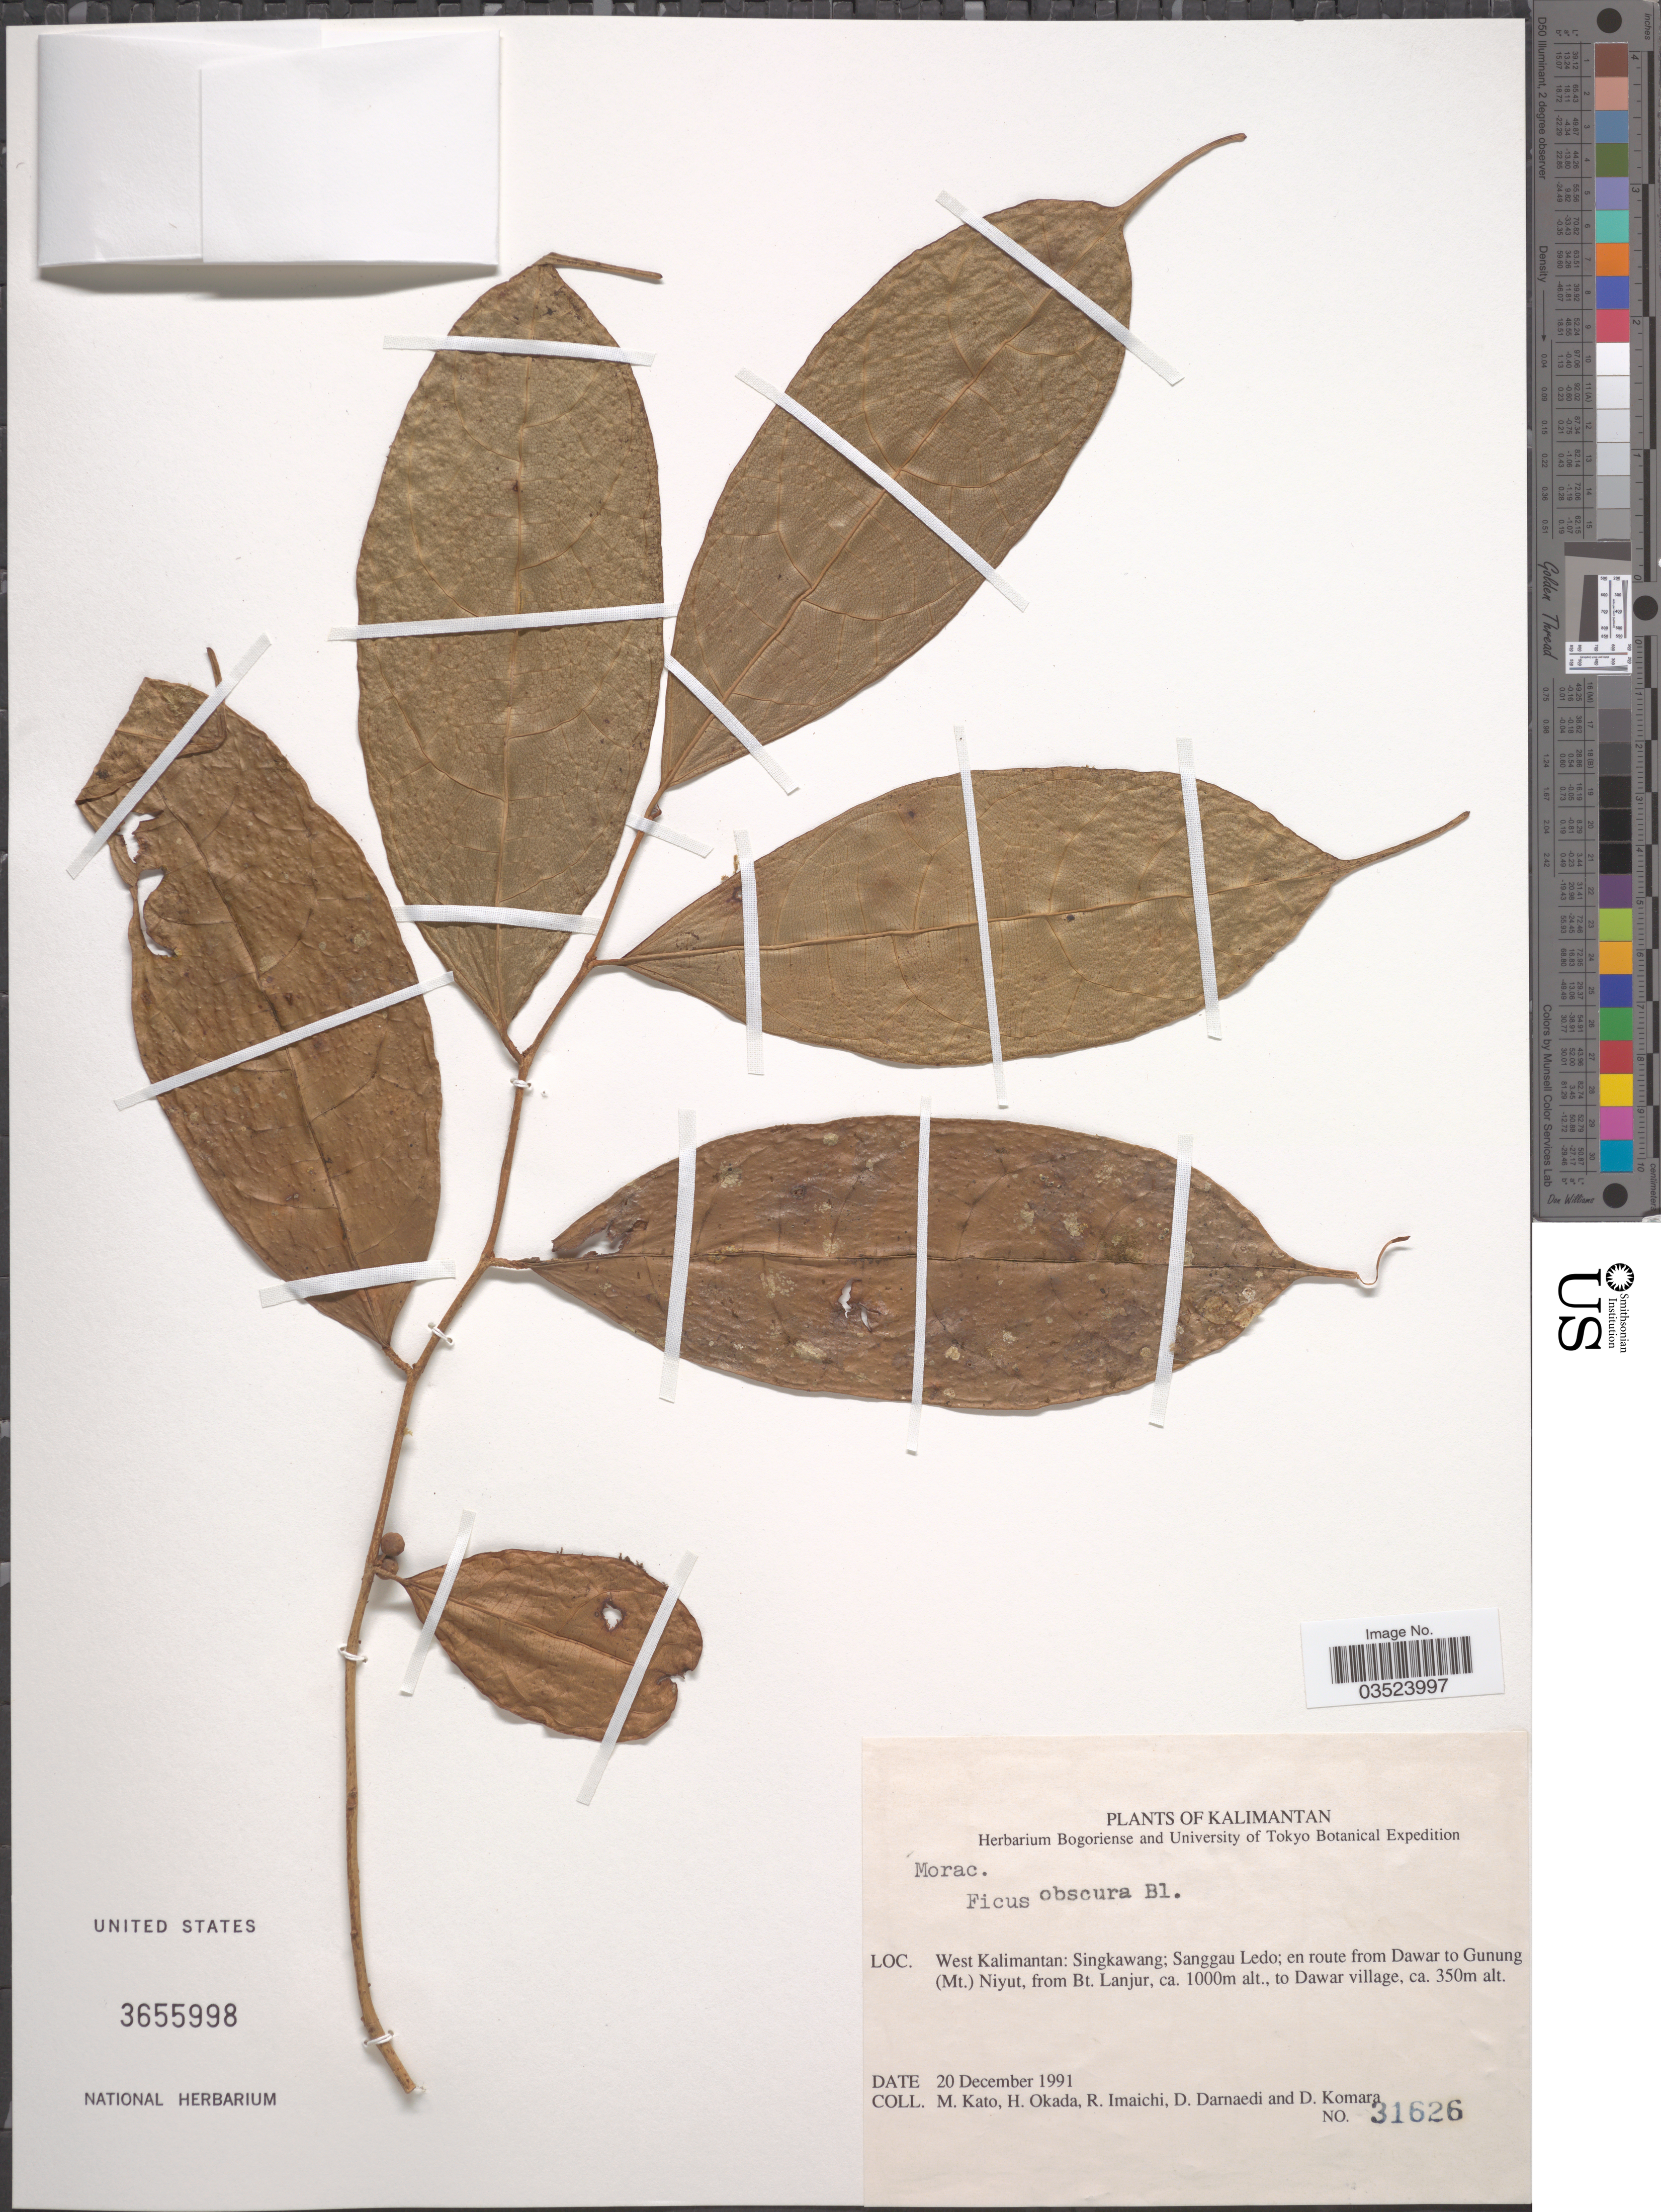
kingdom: Plantae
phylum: Tracheophyta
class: Magnoliopsida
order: Rosales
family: Moraceae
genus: Ficus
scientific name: Ficus obscura var. borneensis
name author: (Miq.) Corner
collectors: M. Kato, H. Okada, R. Imaichi, D. Darnaedi & D. Komara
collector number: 3162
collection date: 1991-12-20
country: Indonesia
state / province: Kalimantan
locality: West Kalimantan: Singkawang; Sanngau Ledo; en route from Dawar to Gunung (Mt.) Niyut, from Bt. Lanjur to Dawar village.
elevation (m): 350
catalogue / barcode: US 3655998